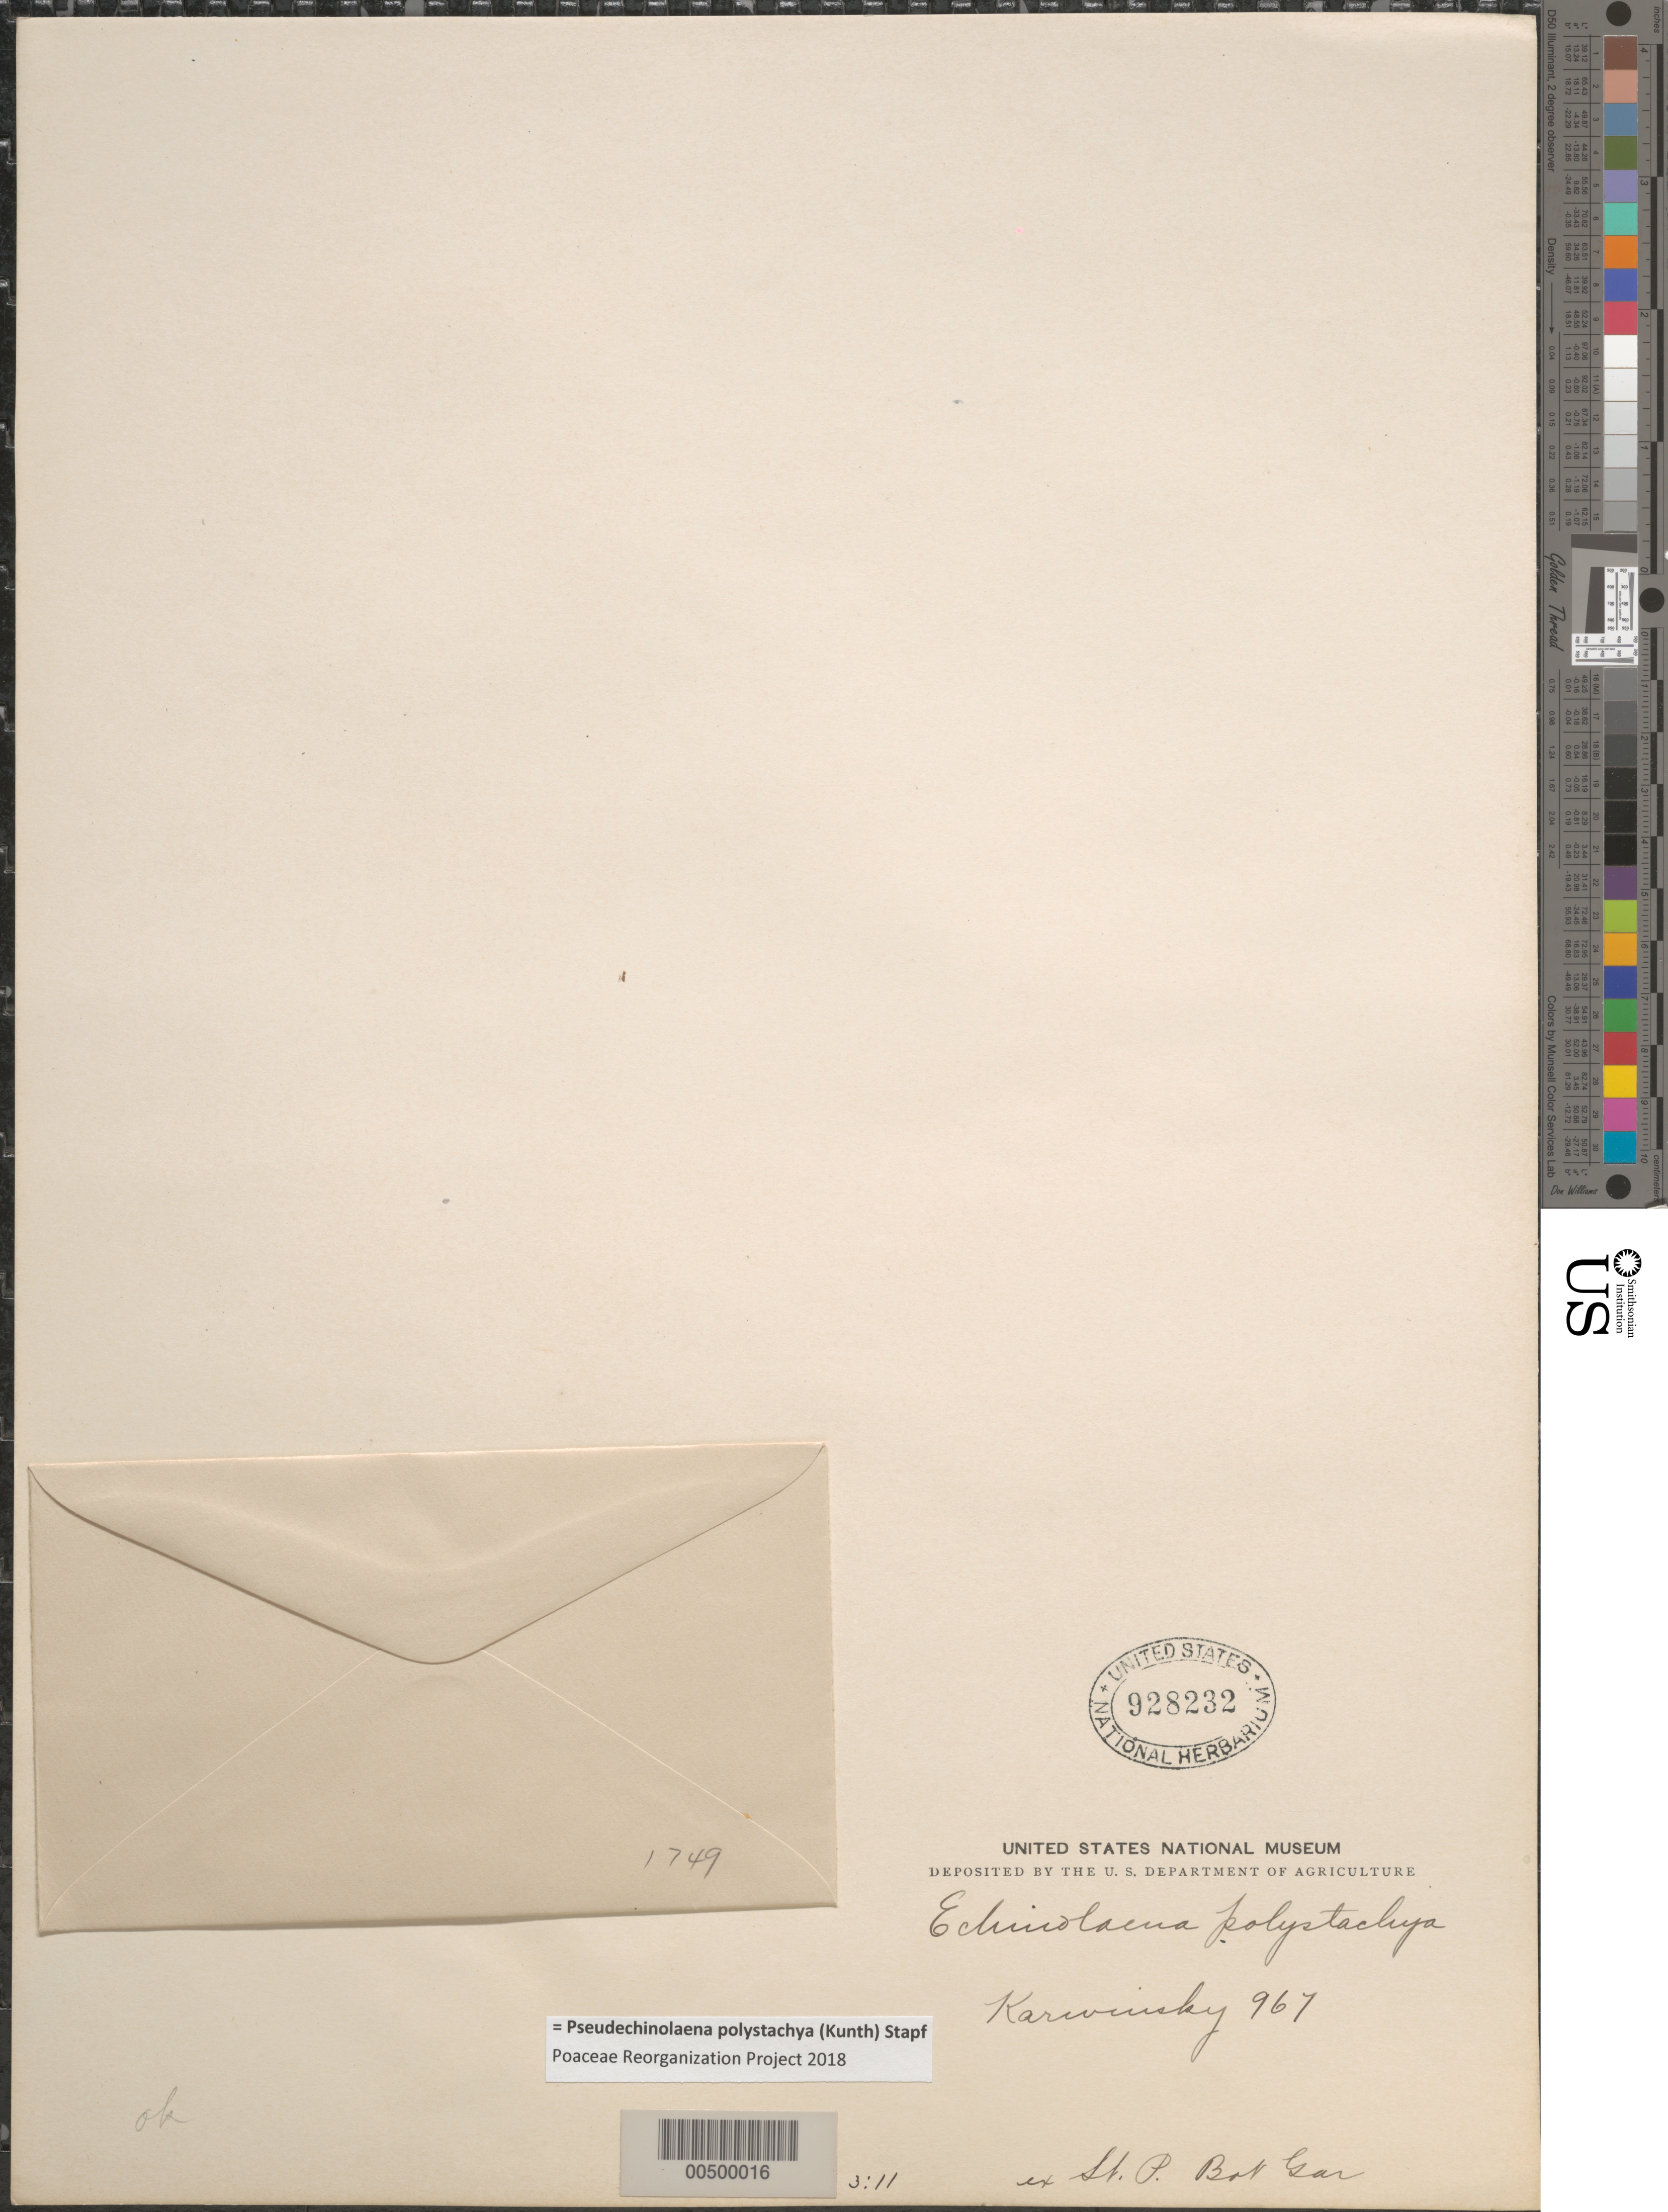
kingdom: Plantae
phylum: Tracheophyta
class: Liliopsida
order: Poales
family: Poaceae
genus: Pseudechinolaena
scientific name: Pseudechinolaena polystachya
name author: (Kunth) Stapf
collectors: W. F. Karwinski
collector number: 967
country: Mexico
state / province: Durango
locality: San Ramon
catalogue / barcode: US 928232